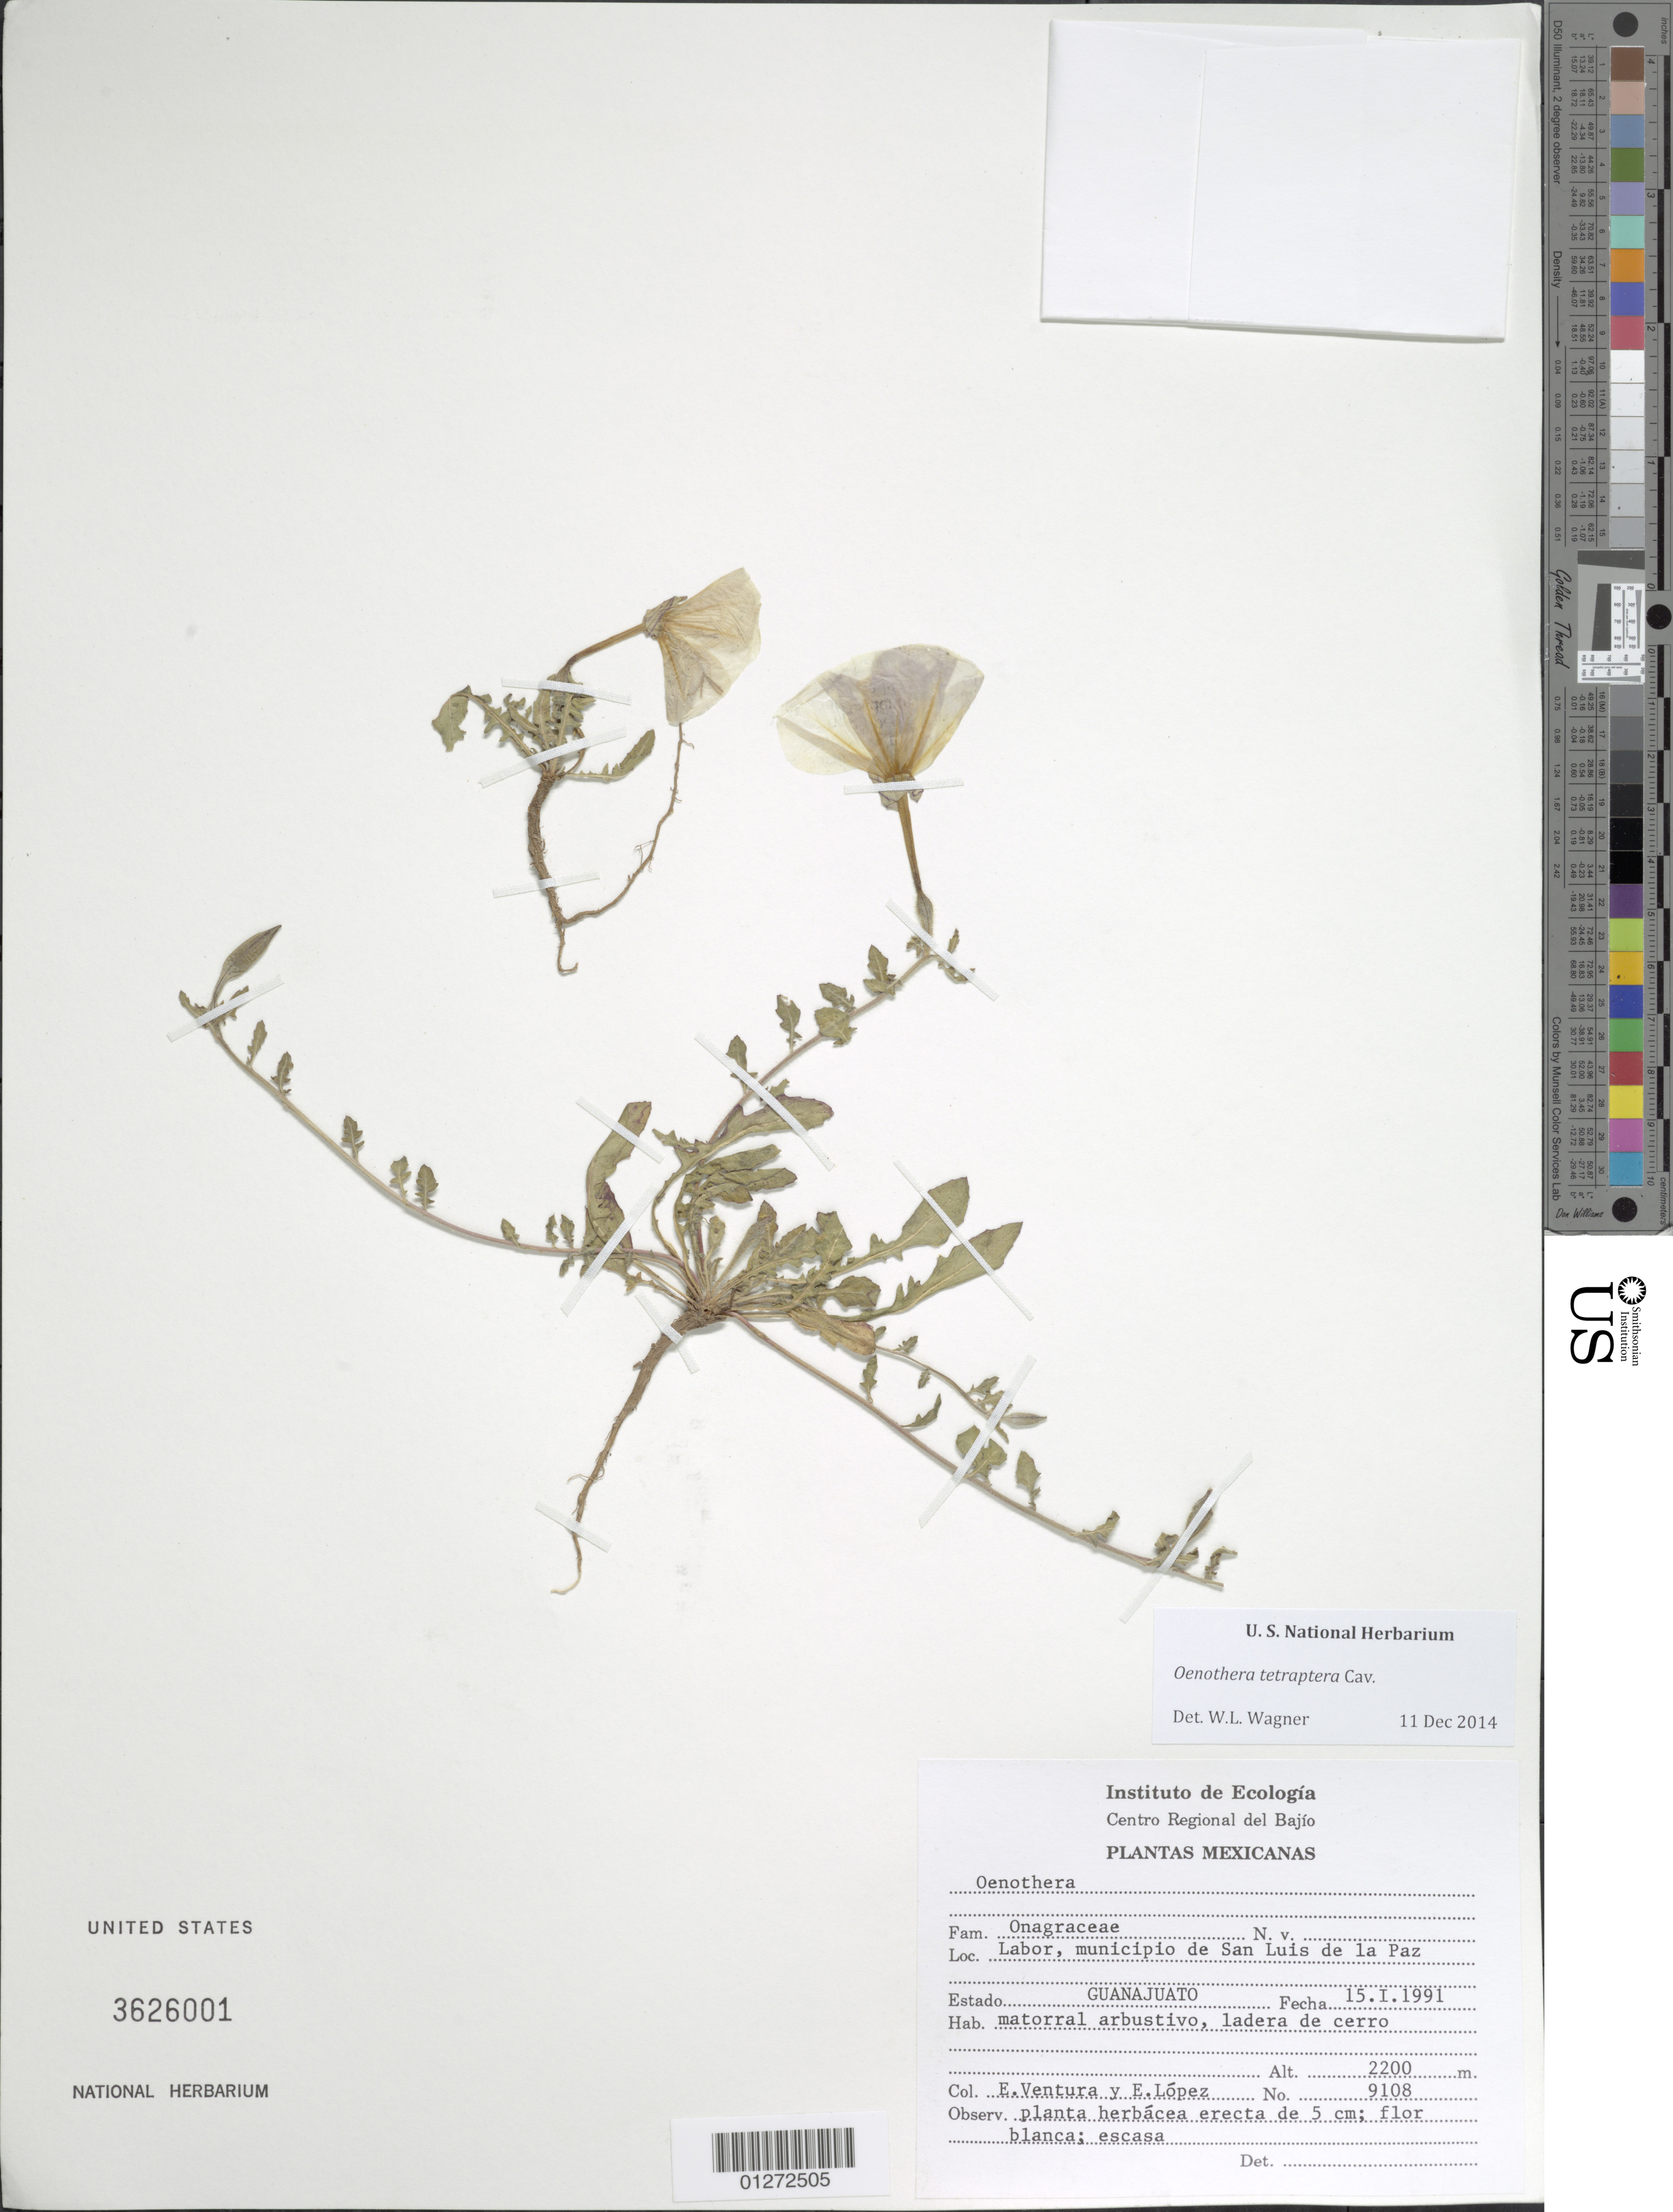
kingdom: Plantae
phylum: Tracheophyta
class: Magnoliopsida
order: Myrtales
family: Onagraceae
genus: Oenothera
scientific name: Oenothera tetraptera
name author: Cav.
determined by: Wagner, W. L., (BOT), Smithsonian Institution - National Museum of Natural History (UNITED STATES)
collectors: E. Ventura & E. López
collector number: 9108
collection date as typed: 15.I.1991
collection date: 1991-01-15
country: México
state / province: Guanajuato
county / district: San Luis de la Paz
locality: Labor.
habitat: Matorral arbustivo, ladera de cerro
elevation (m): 2200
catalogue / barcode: US 3626001